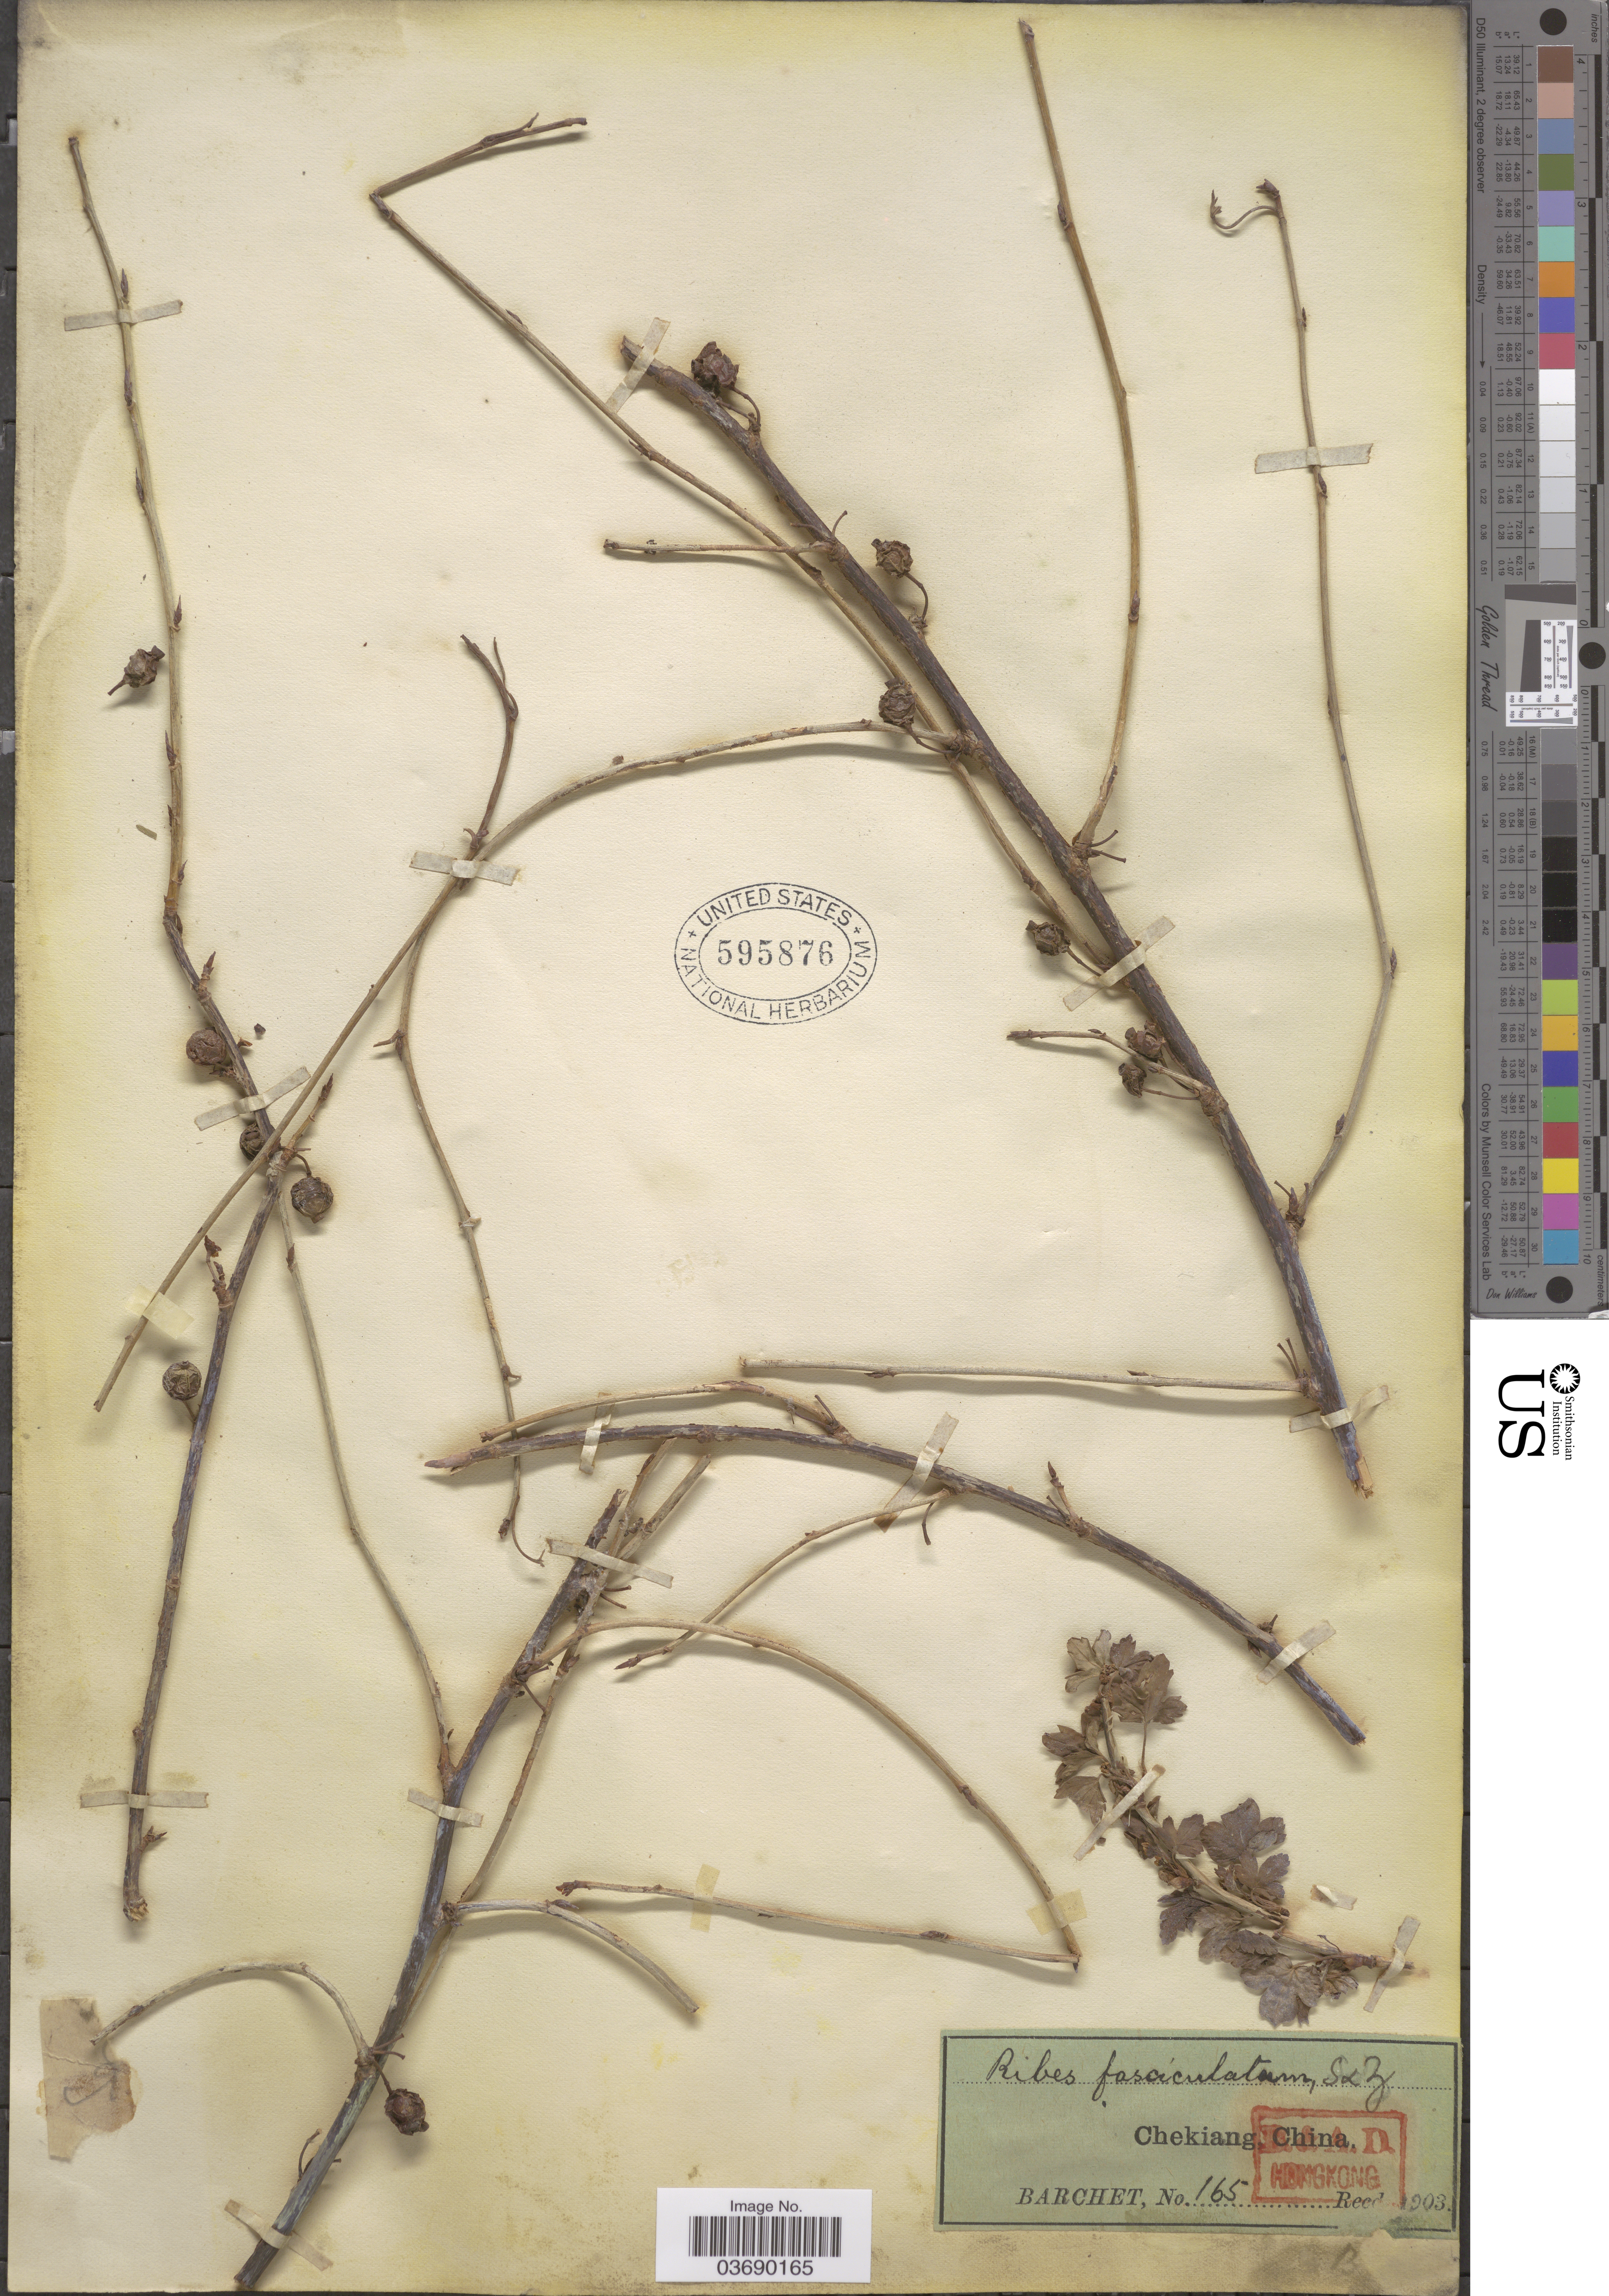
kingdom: Plantae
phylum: Tracheophyta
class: Magnoliopsida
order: Saxifragales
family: Grossulariaceae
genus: Ribes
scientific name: Ribes fasciculatum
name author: Siebold & Zucc.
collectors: Barchet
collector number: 165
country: China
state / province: Zhejiang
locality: Chekiang.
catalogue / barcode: US 595876